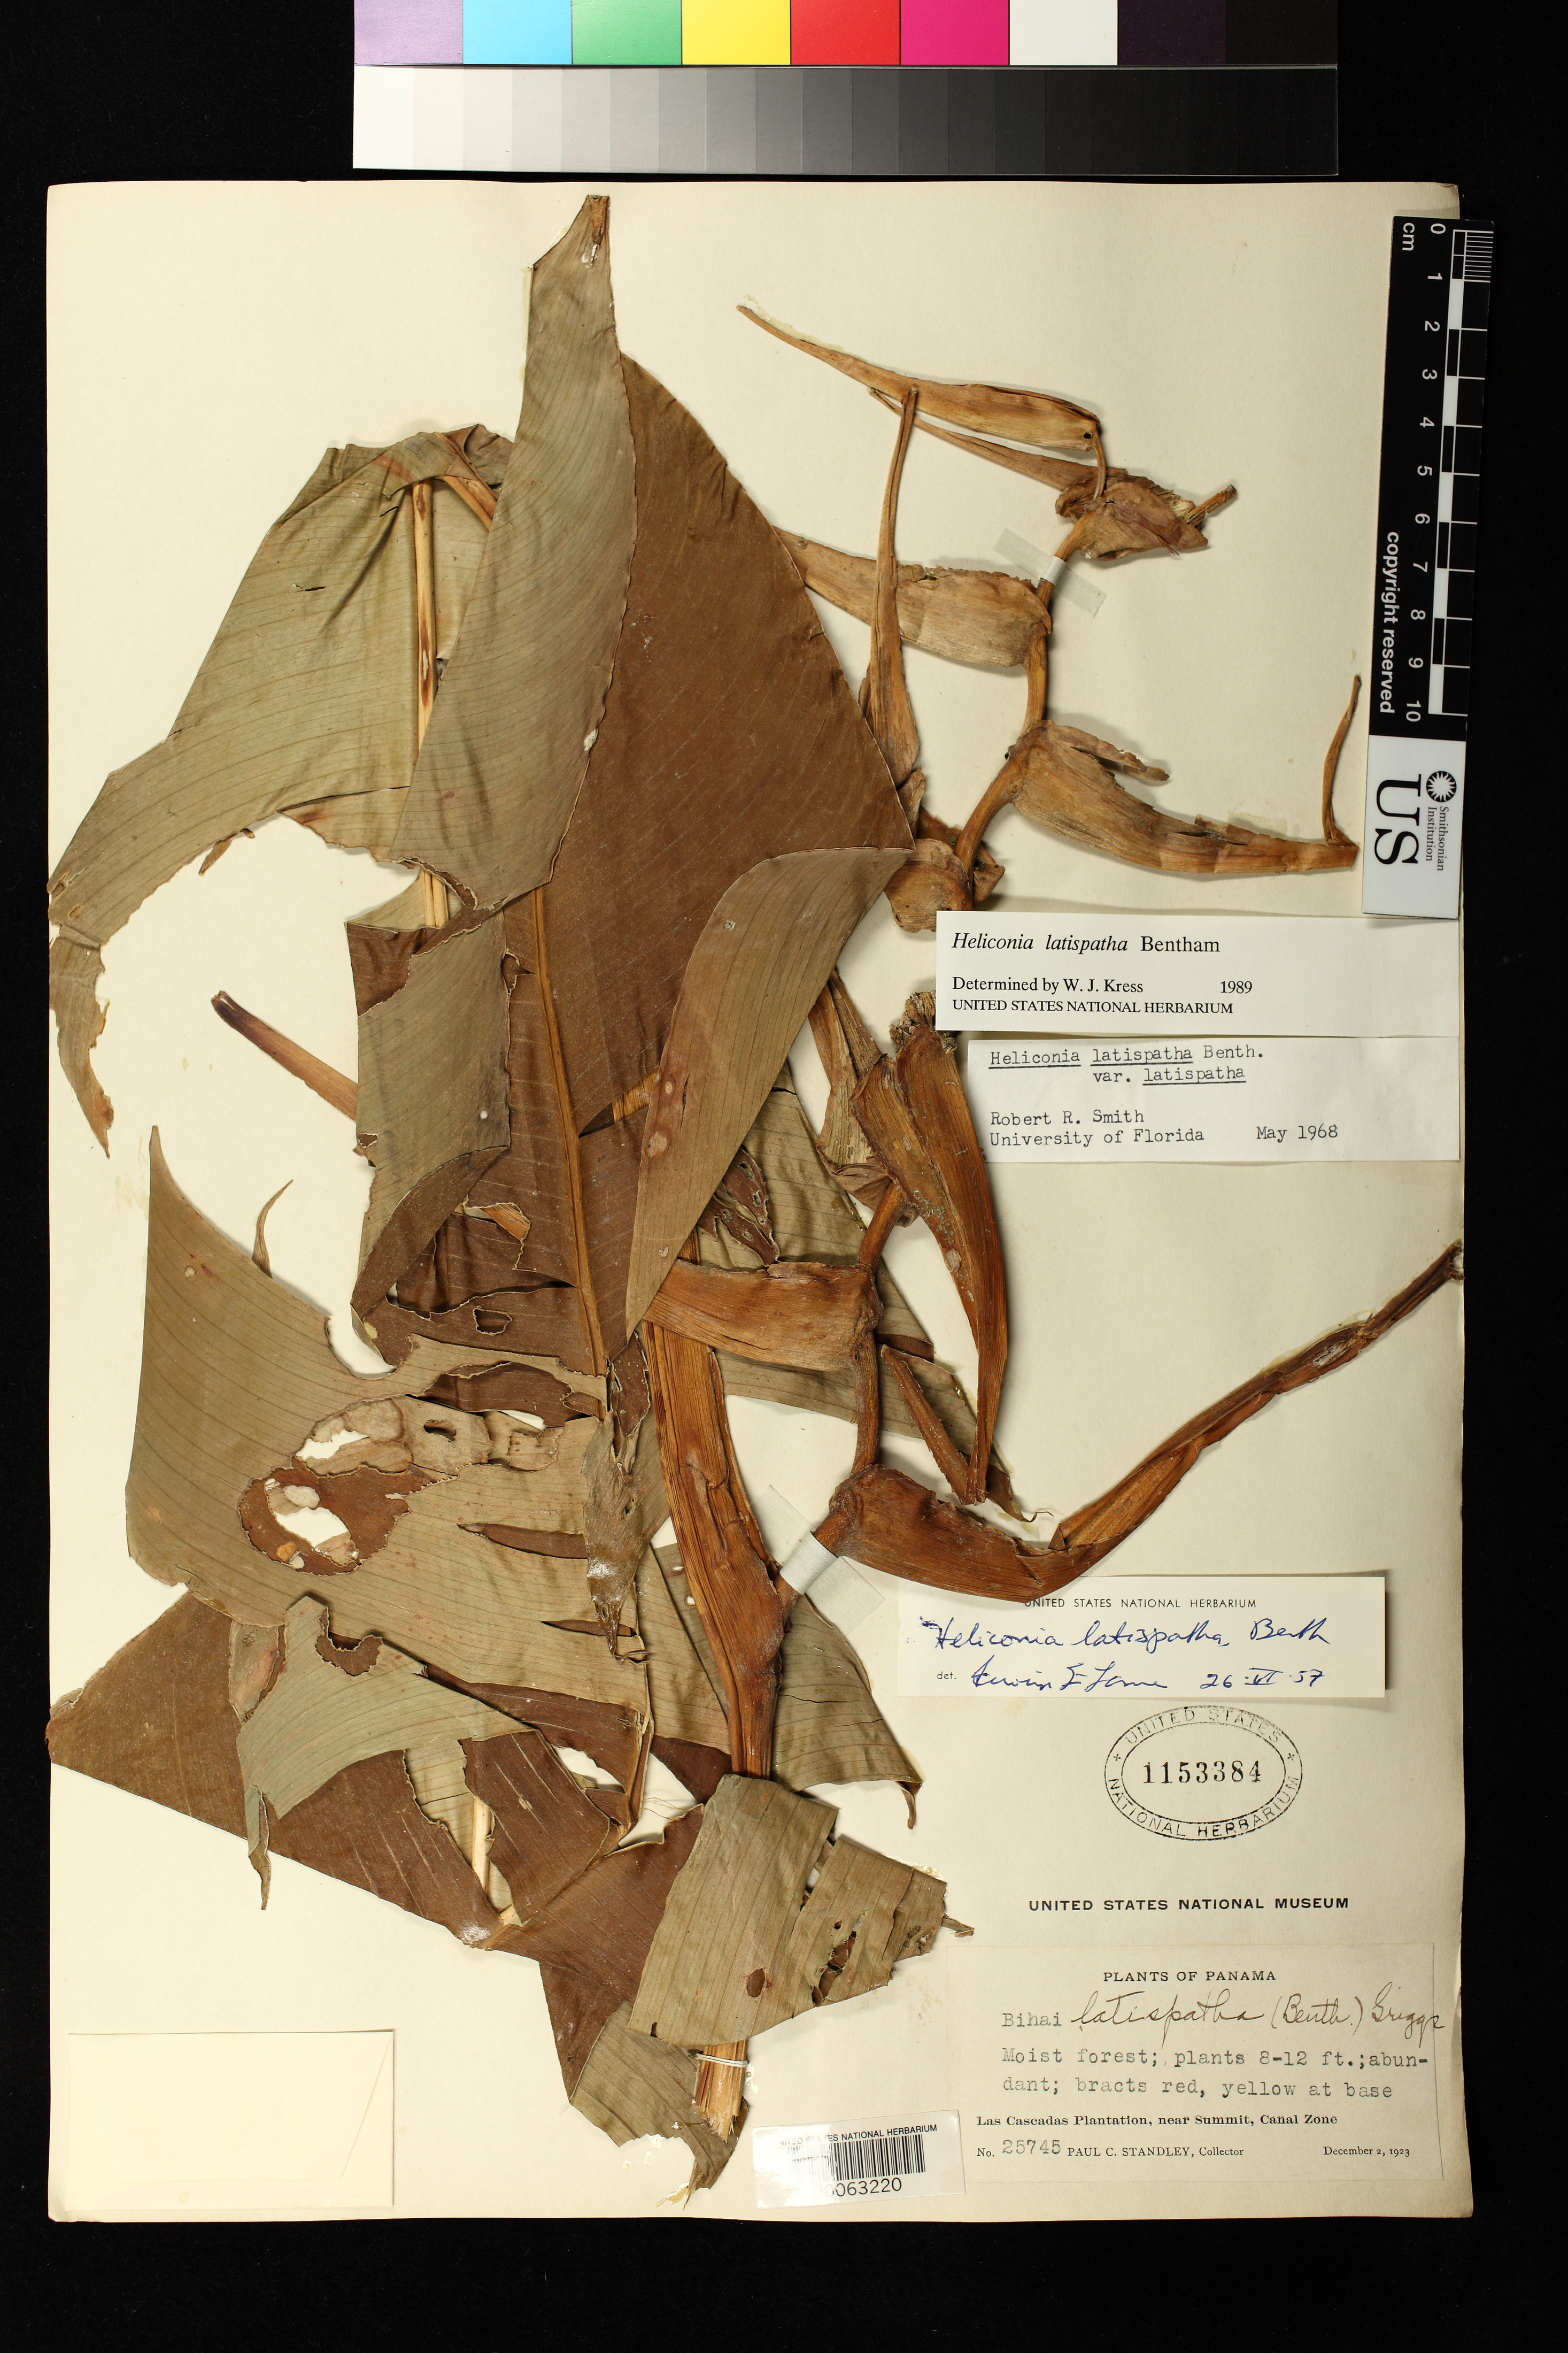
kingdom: Plantae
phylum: Tracheophyta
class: Liliopsida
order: Zingiberales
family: Heliconiaceae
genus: Heliconia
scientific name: Heliconia latispatha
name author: Benth.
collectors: P. C. Standley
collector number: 25745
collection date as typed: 02 Dec 1923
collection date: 1923-12-02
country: Panama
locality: Las Cascadas Plantation, near summit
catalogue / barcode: US 1153384